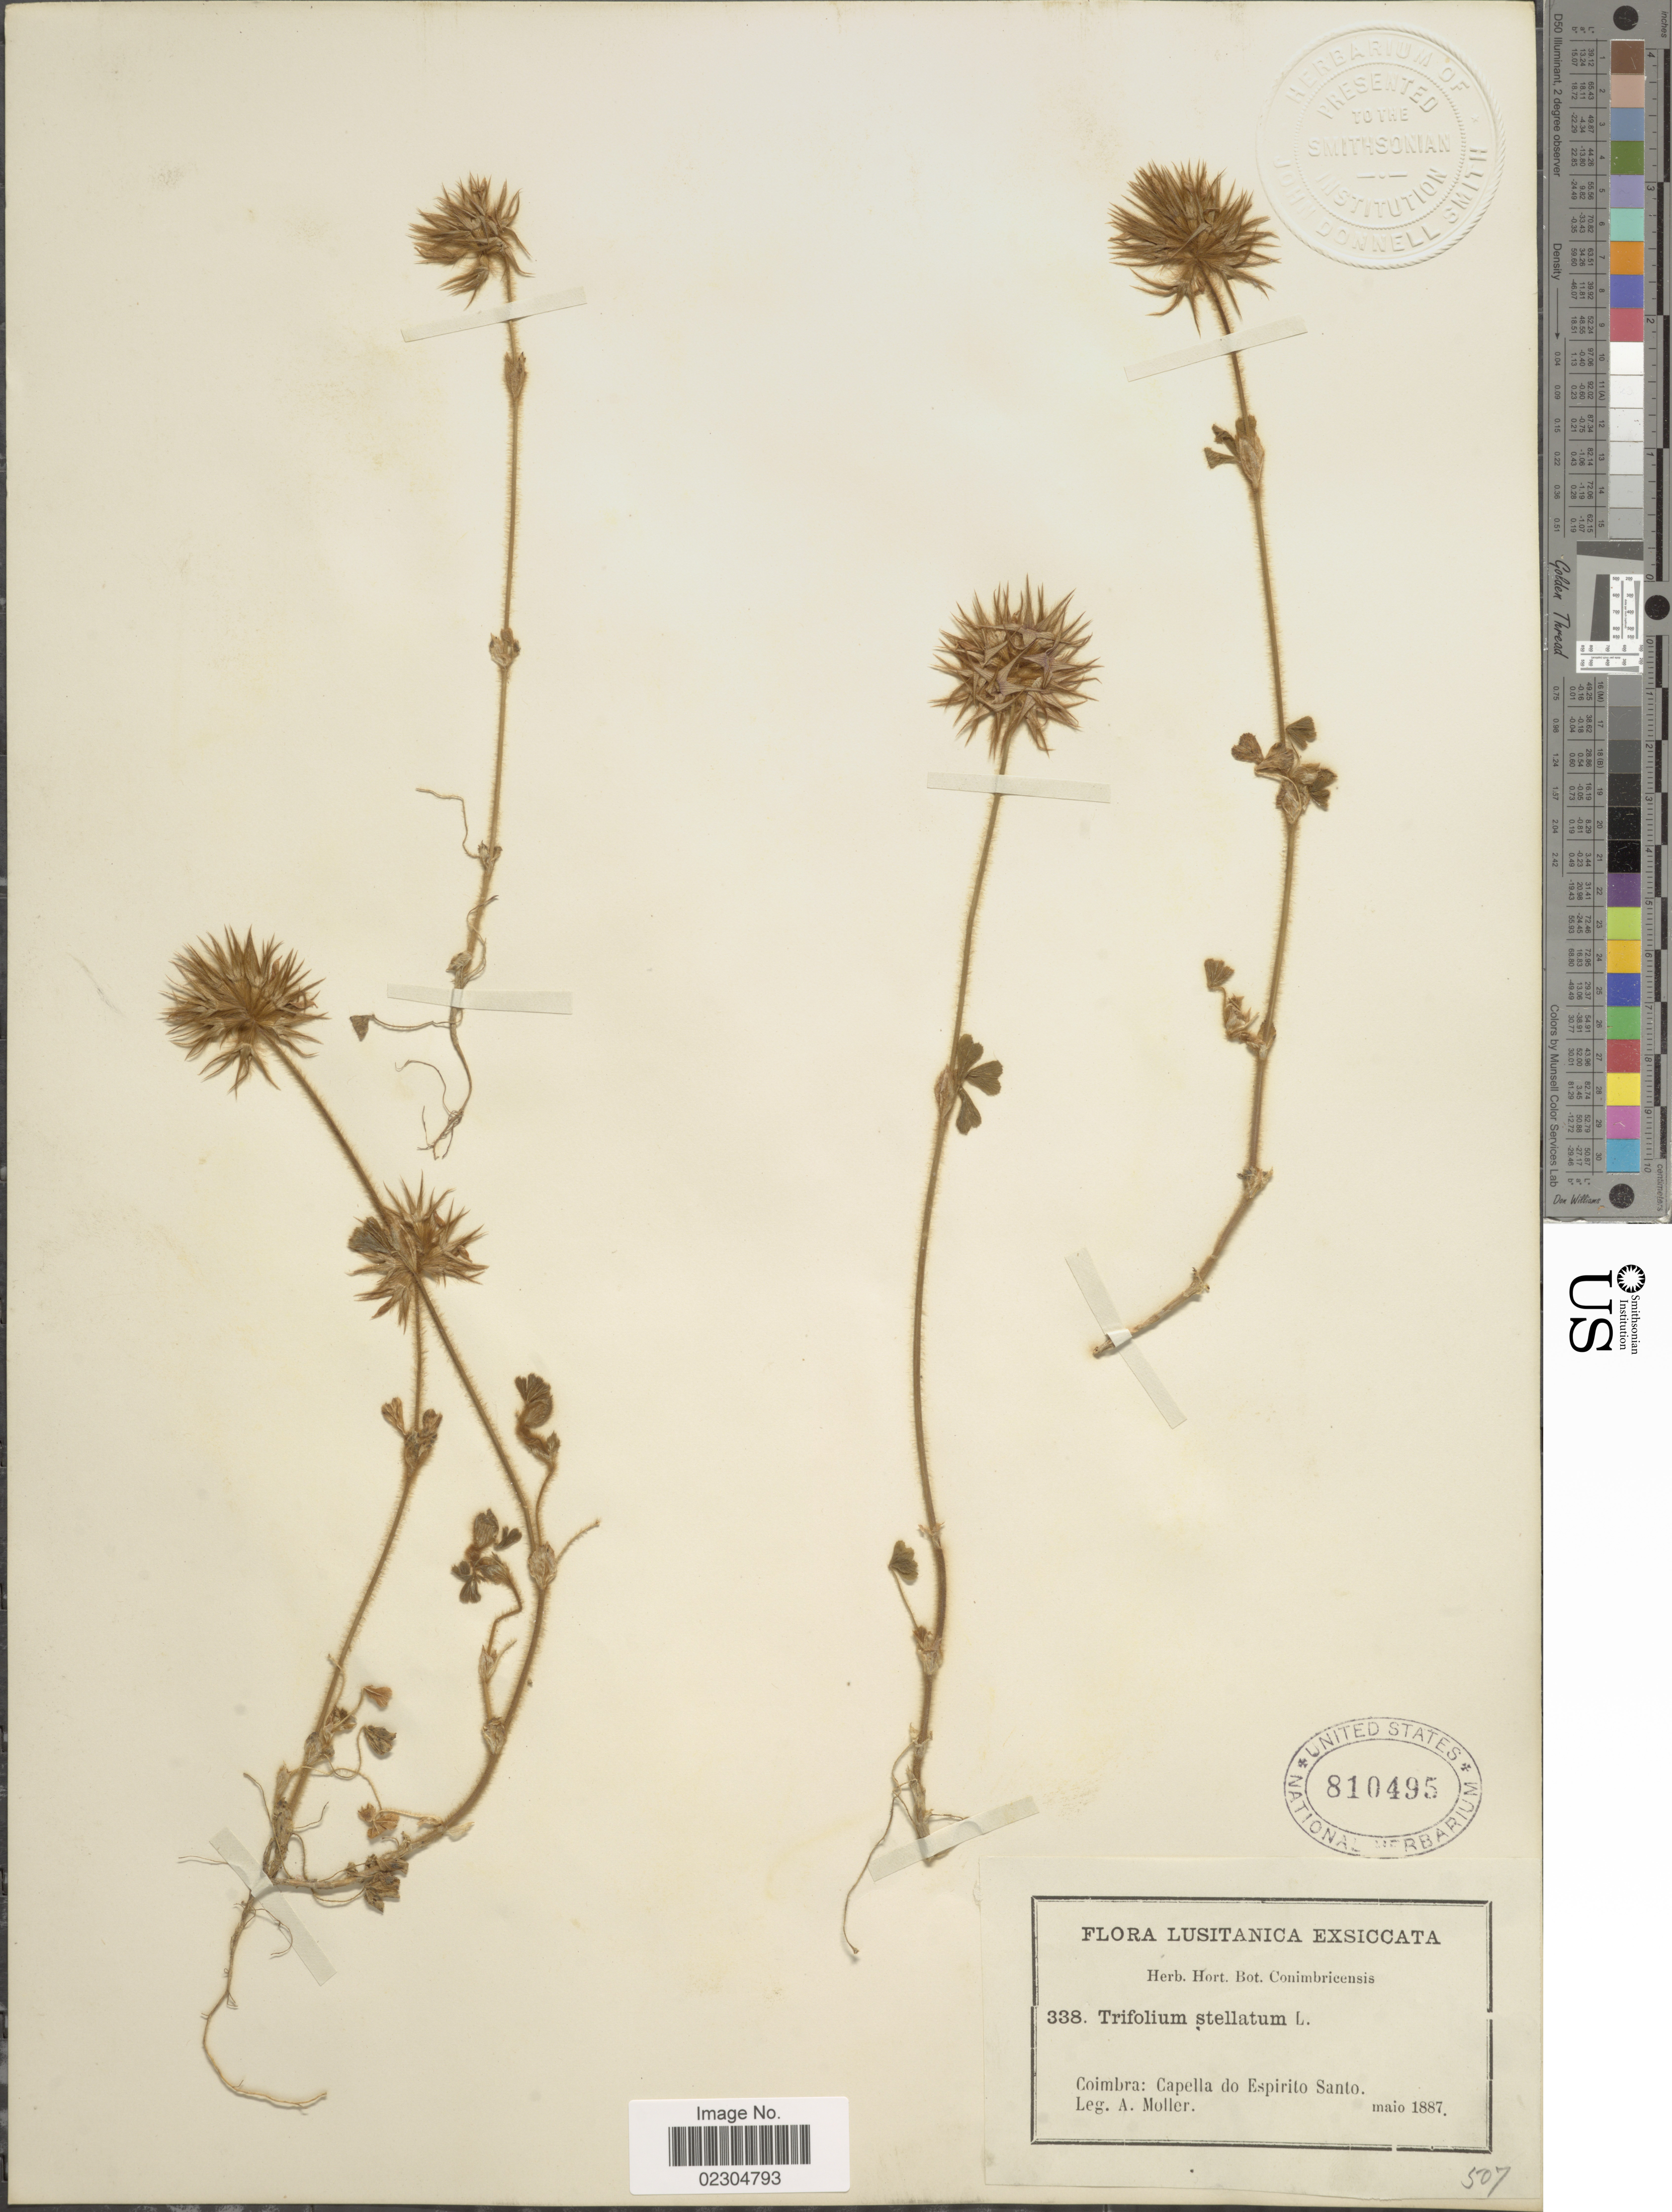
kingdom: Plantae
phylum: Tracheophyta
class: Magnoliopsida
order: Fabales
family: Fabaceae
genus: Trifolium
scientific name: Trifolium stellatum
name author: L.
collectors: A. Moller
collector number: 338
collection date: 1887-05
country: Portugal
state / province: Coimbra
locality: Lusitanica Exsiccata. Capello do Espirito Santo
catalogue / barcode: US 810495